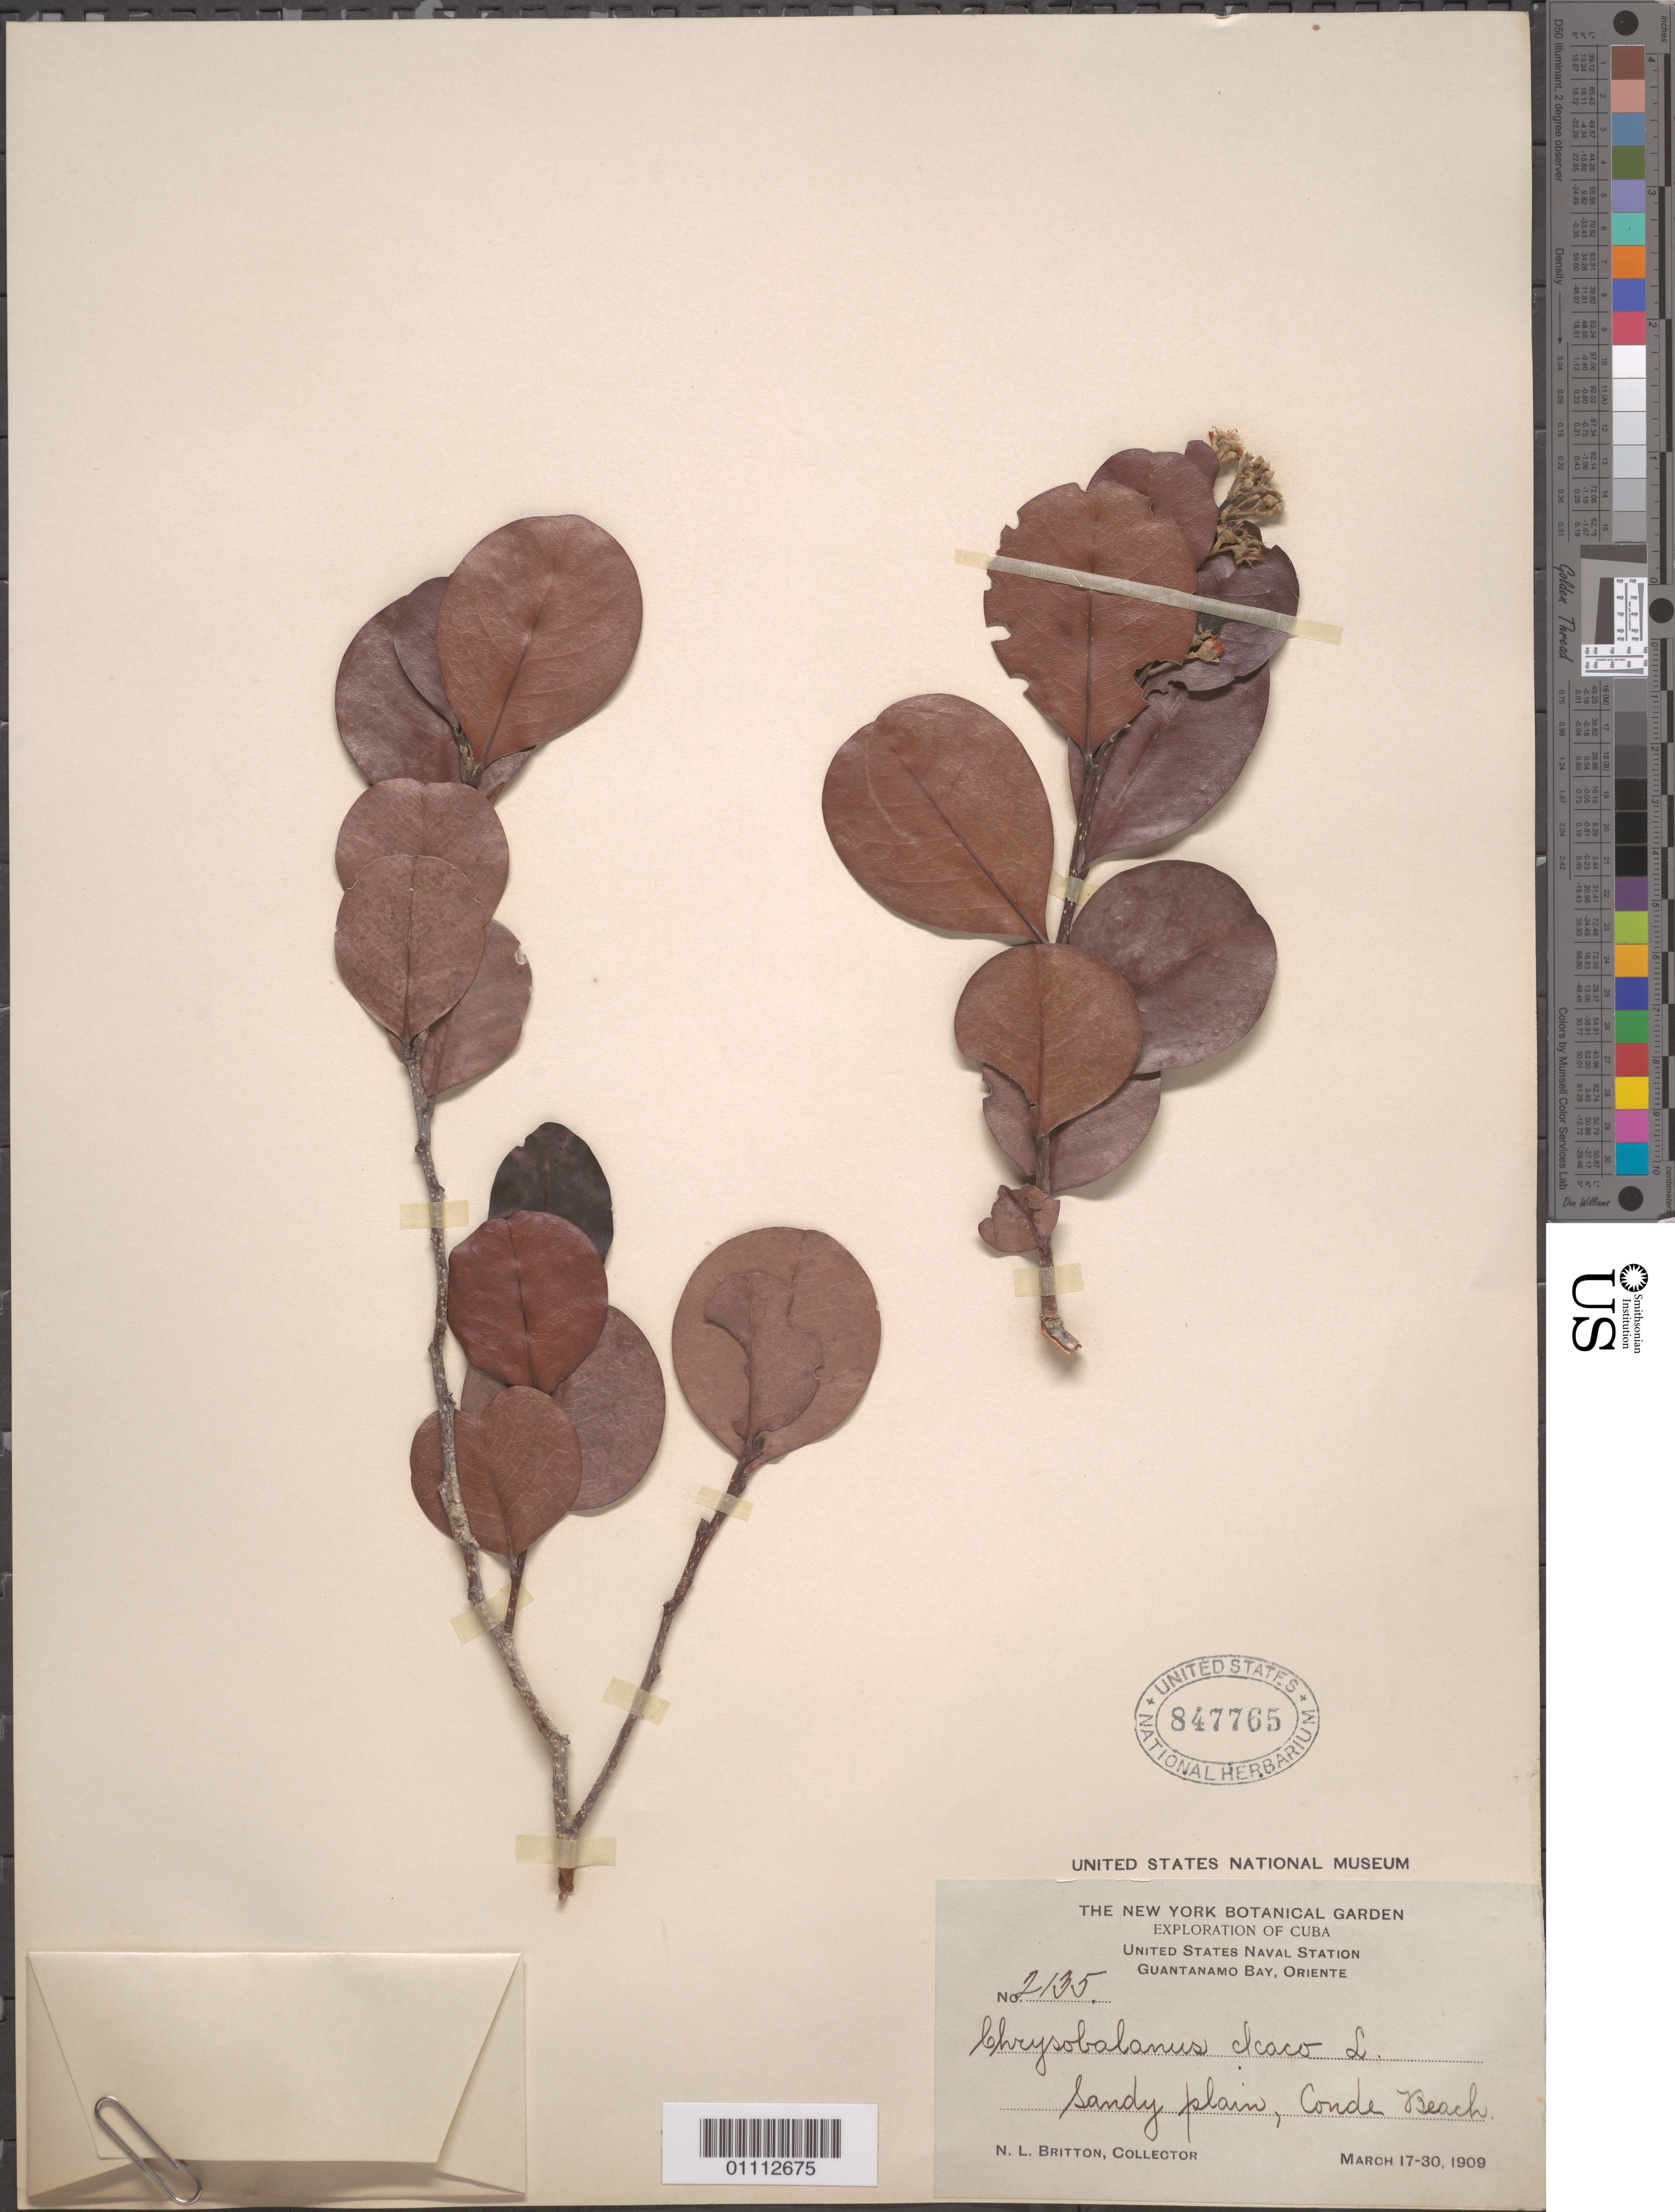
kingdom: Plantae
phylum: Tracheophyta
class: Magnoliopsida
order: Malpighiales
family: Chrysobalanaceae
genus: Chrysobalanus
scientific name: Chrysobalanus icaco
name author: L.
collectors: N. Britton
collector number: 2135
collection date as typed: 17 Mar 1909 to 30 Mar 1909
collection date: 1909-03-17/1909-03-30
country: Cuba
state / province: Guantanamo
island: Cuba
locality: United States Naval Station, Guantánamo Bay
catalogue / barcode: US 847765